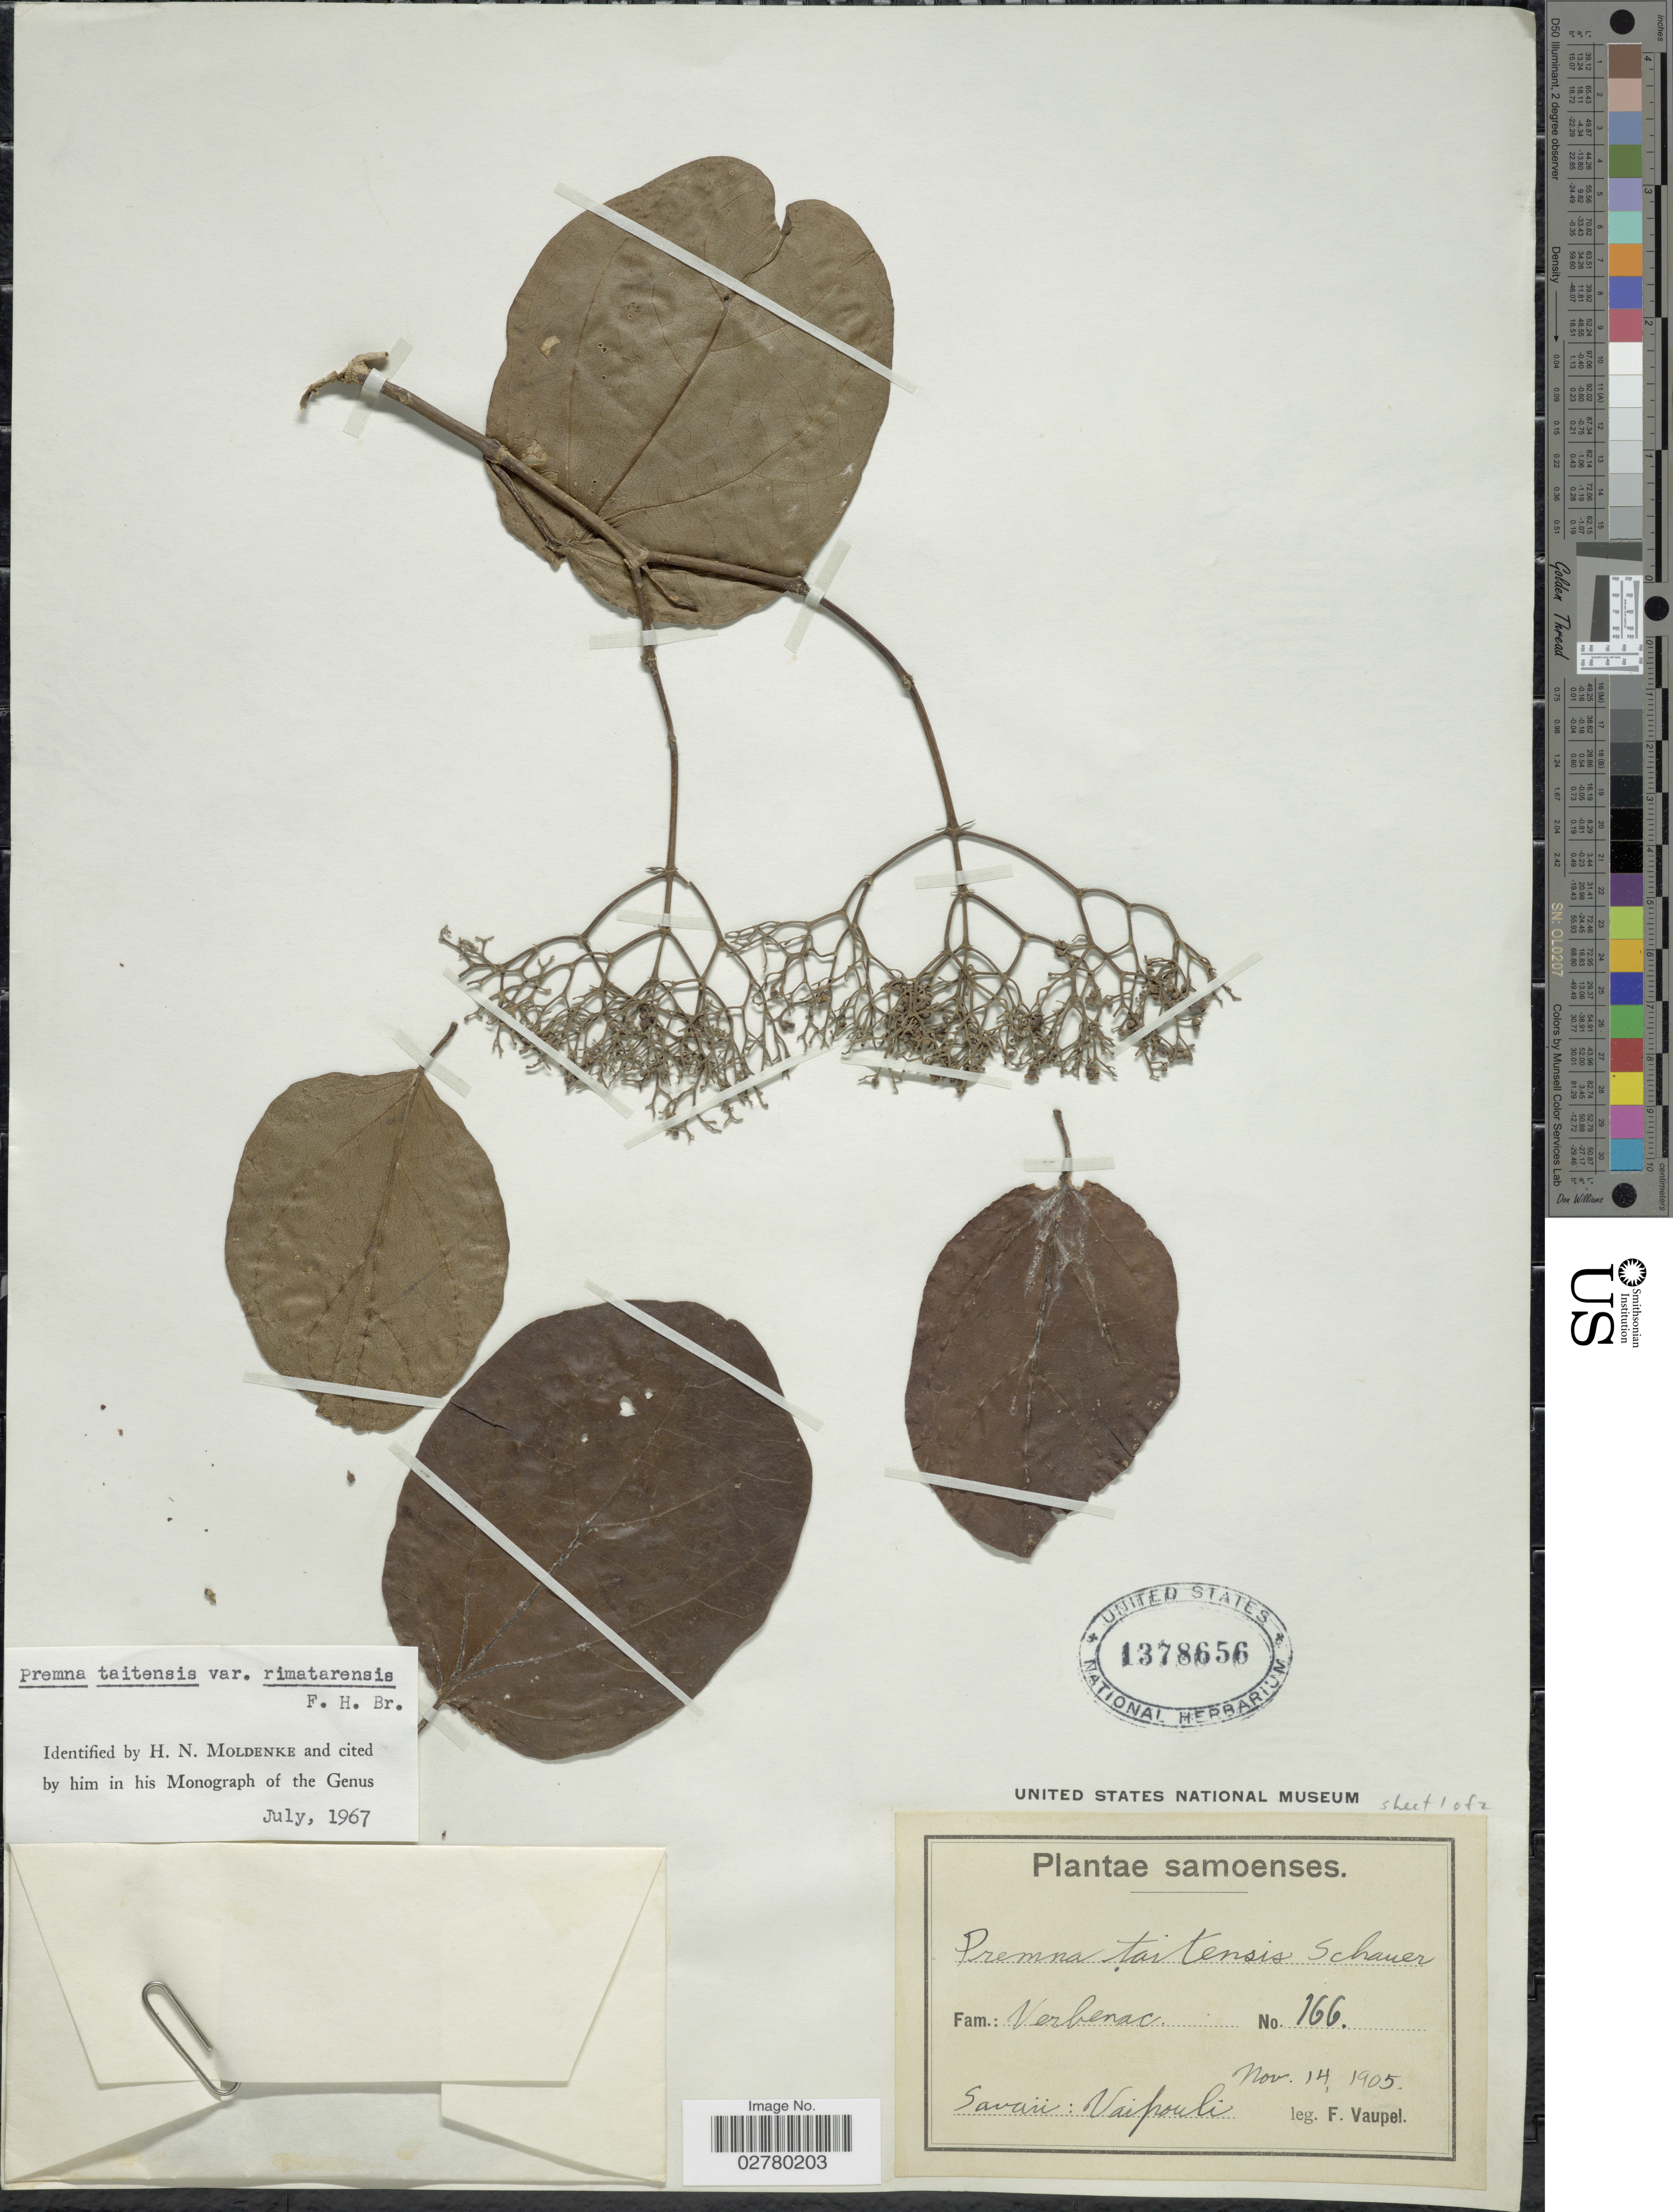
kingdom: Plantae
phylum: Tracheophyta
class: Magnoliopsida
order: Lamiales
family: Lamiaceae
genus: Premna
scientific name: Premna taitensis var. rimatarensis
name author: F. Br.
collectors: F. Vaupel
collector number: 166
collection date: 1905-11-14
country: Samoa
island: Savai'i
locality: Samoenses. Savaii: Vaipouli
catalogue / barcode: US 1378656